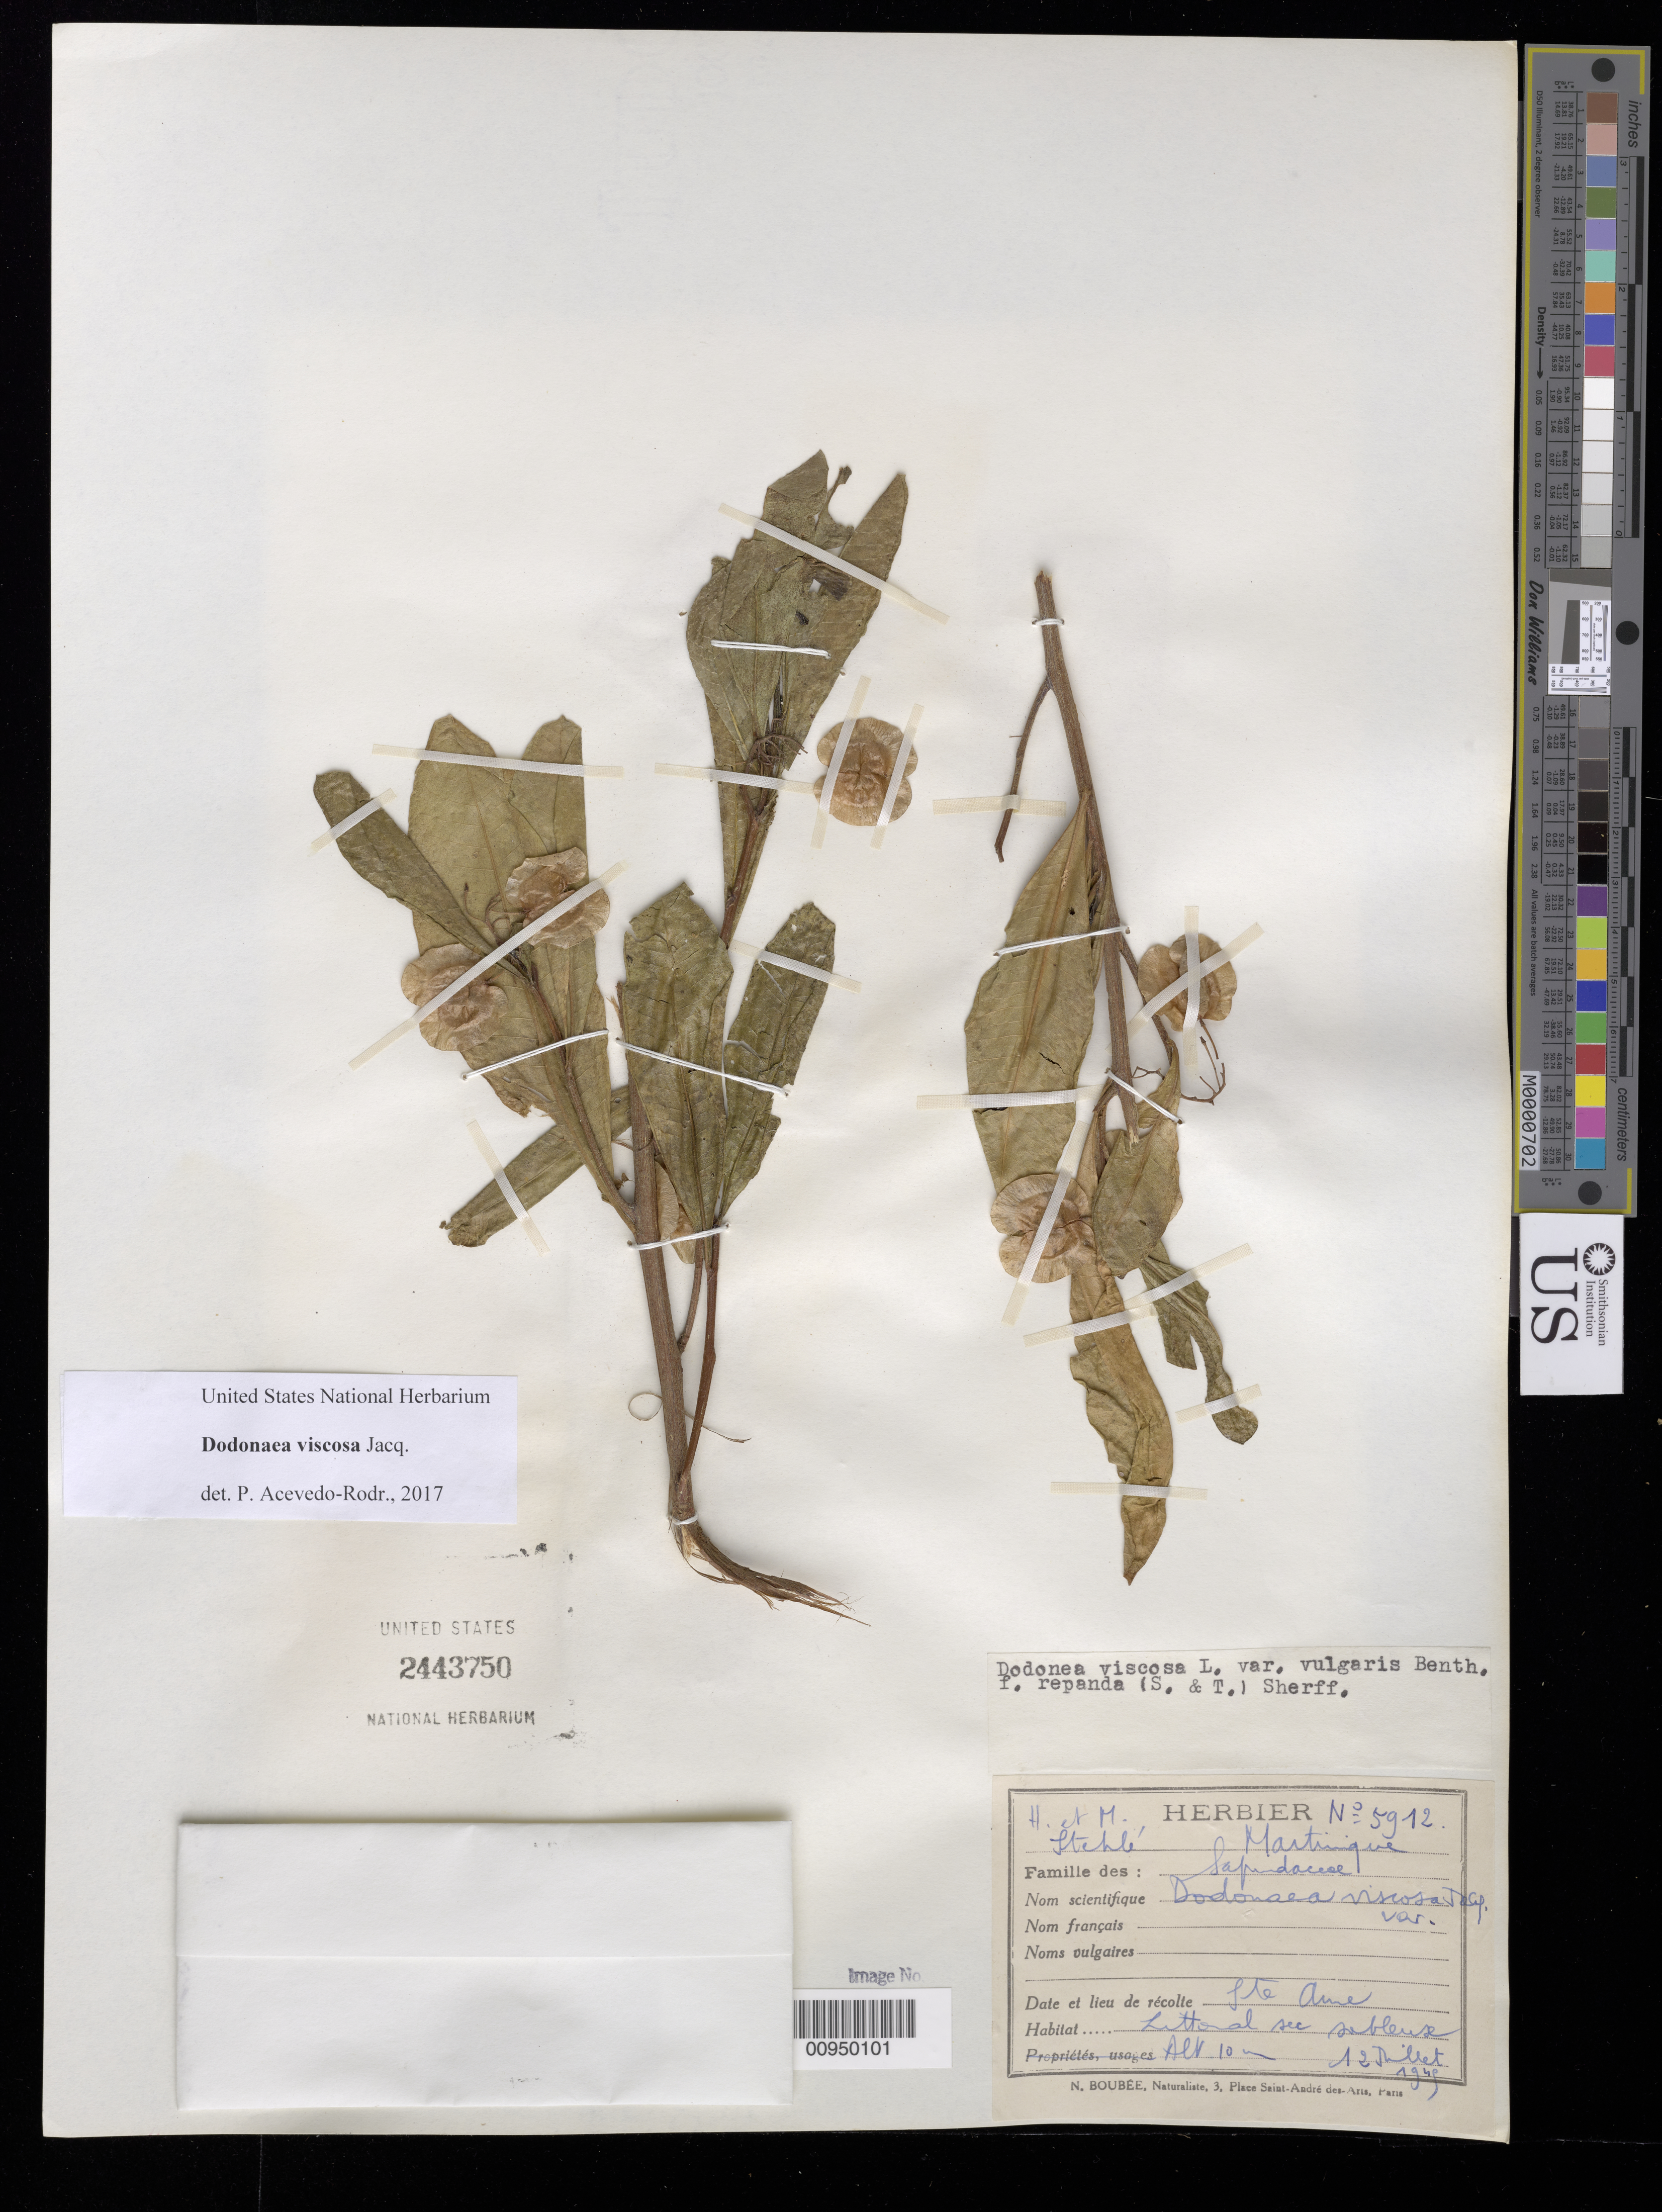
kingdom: Plantae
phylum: Tracheophyta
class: Magnoliopsida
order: Sapindales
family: Sapindaceae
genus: Dodonaea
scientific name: Dodonaea viscosa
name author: Jacq.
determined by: Acevedo-Rodríguez, P., (BOT), Smithsonian Institution - National Museum of Natural History (UNITED STATES)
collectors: H. Stehlé & M. Stehlé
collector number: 5812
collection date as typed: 12 Jul 1949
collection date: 1949-07-12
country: Martinique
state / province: Le Marin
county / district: Sainte-Anne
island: Martinique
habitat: "littoral sec subleus"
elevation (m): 10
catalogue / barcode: US 2443750